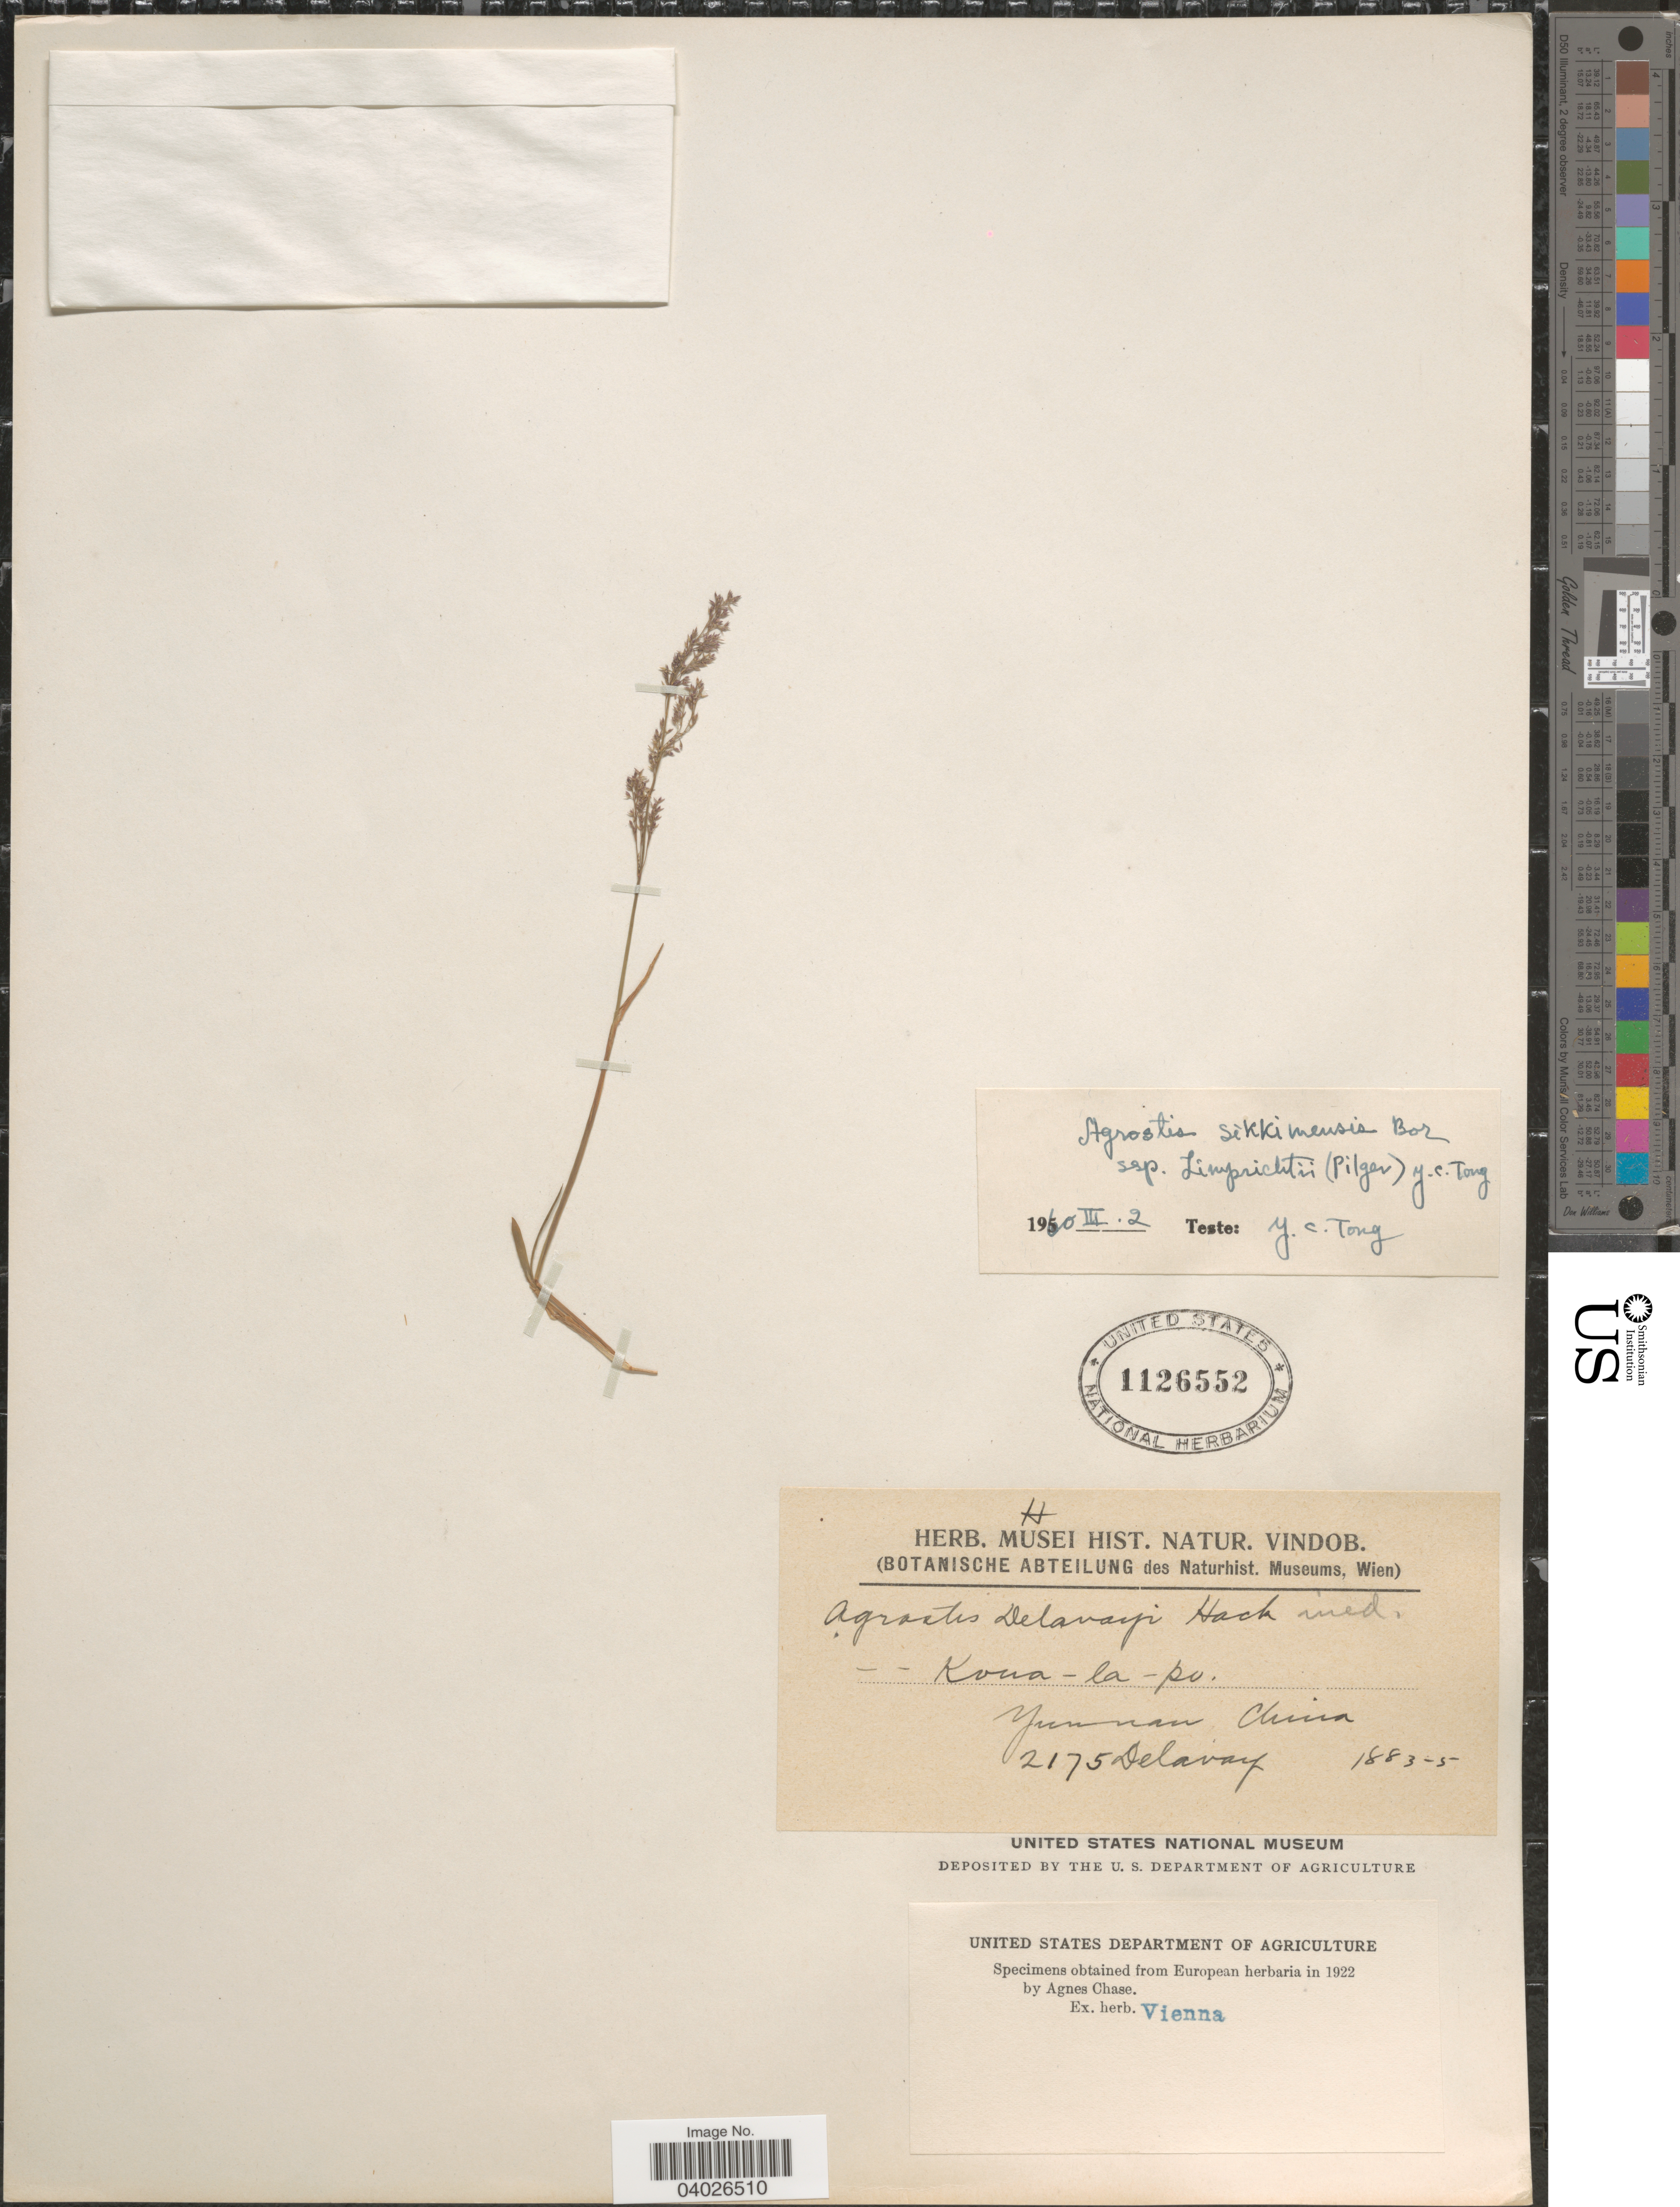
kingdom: Plantae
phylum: Tracheophyta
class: Liliopsida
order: Poales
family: Poaceae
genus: Agrostis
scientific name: Agrostis sikkimensis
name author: Bor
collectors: Delavay, --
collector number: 2175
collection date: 1883/1885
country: China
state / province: Yunnan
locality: Kona-la-po.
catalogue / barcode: US 1126552